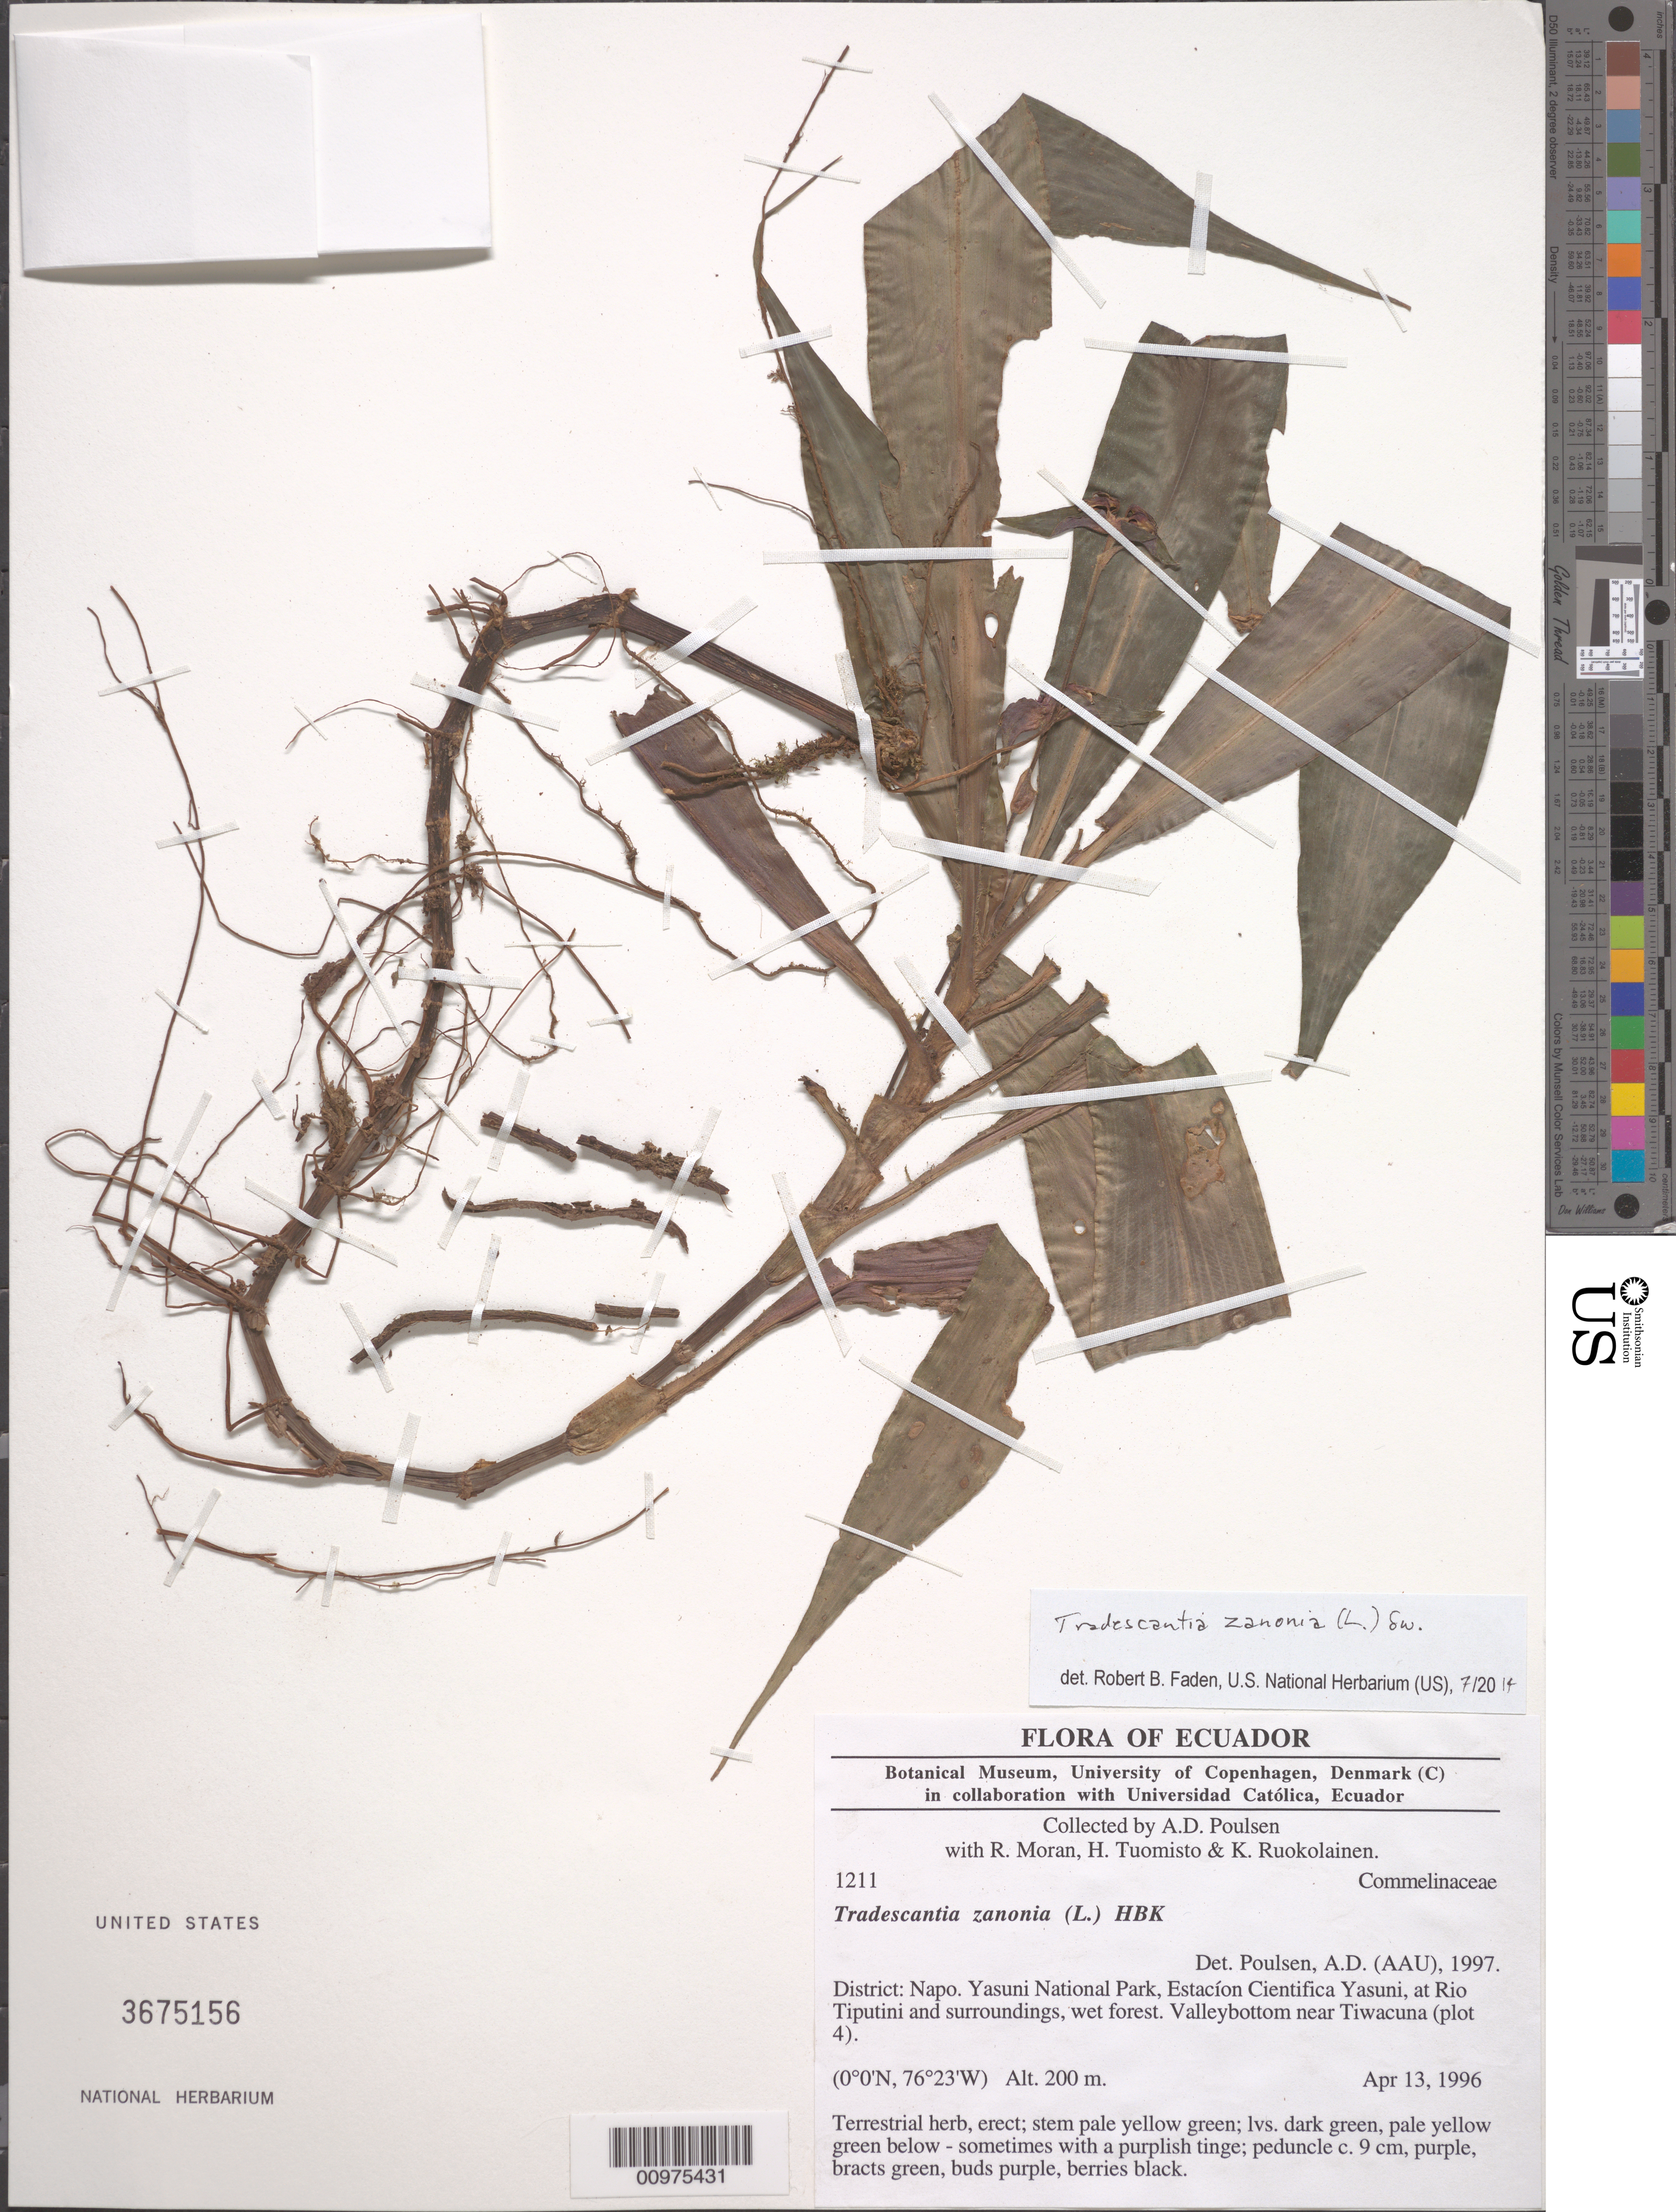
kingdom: Plantae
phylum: Tracheophyta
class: Liliopsida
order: Commelinales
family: Commelinaceae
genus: Tradescantia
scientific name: Tradescantia zanonia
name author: (L.) Sw.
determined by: Faden, Robert B., (US), Smithsonian Institution - National Museum of Natural History (UNITED STATES)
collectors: A. Poulsen et al.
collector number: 1211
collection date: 1996-04-13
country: Ecuador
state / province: Napo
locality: Yasuni National Park, Estacíon Ceintifica Yasuni, at Rio Tiputini and surroundings, wet forest.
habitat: Valley bottom near Tivacuno (plot 4).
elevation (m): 200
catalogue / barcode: US 3675156